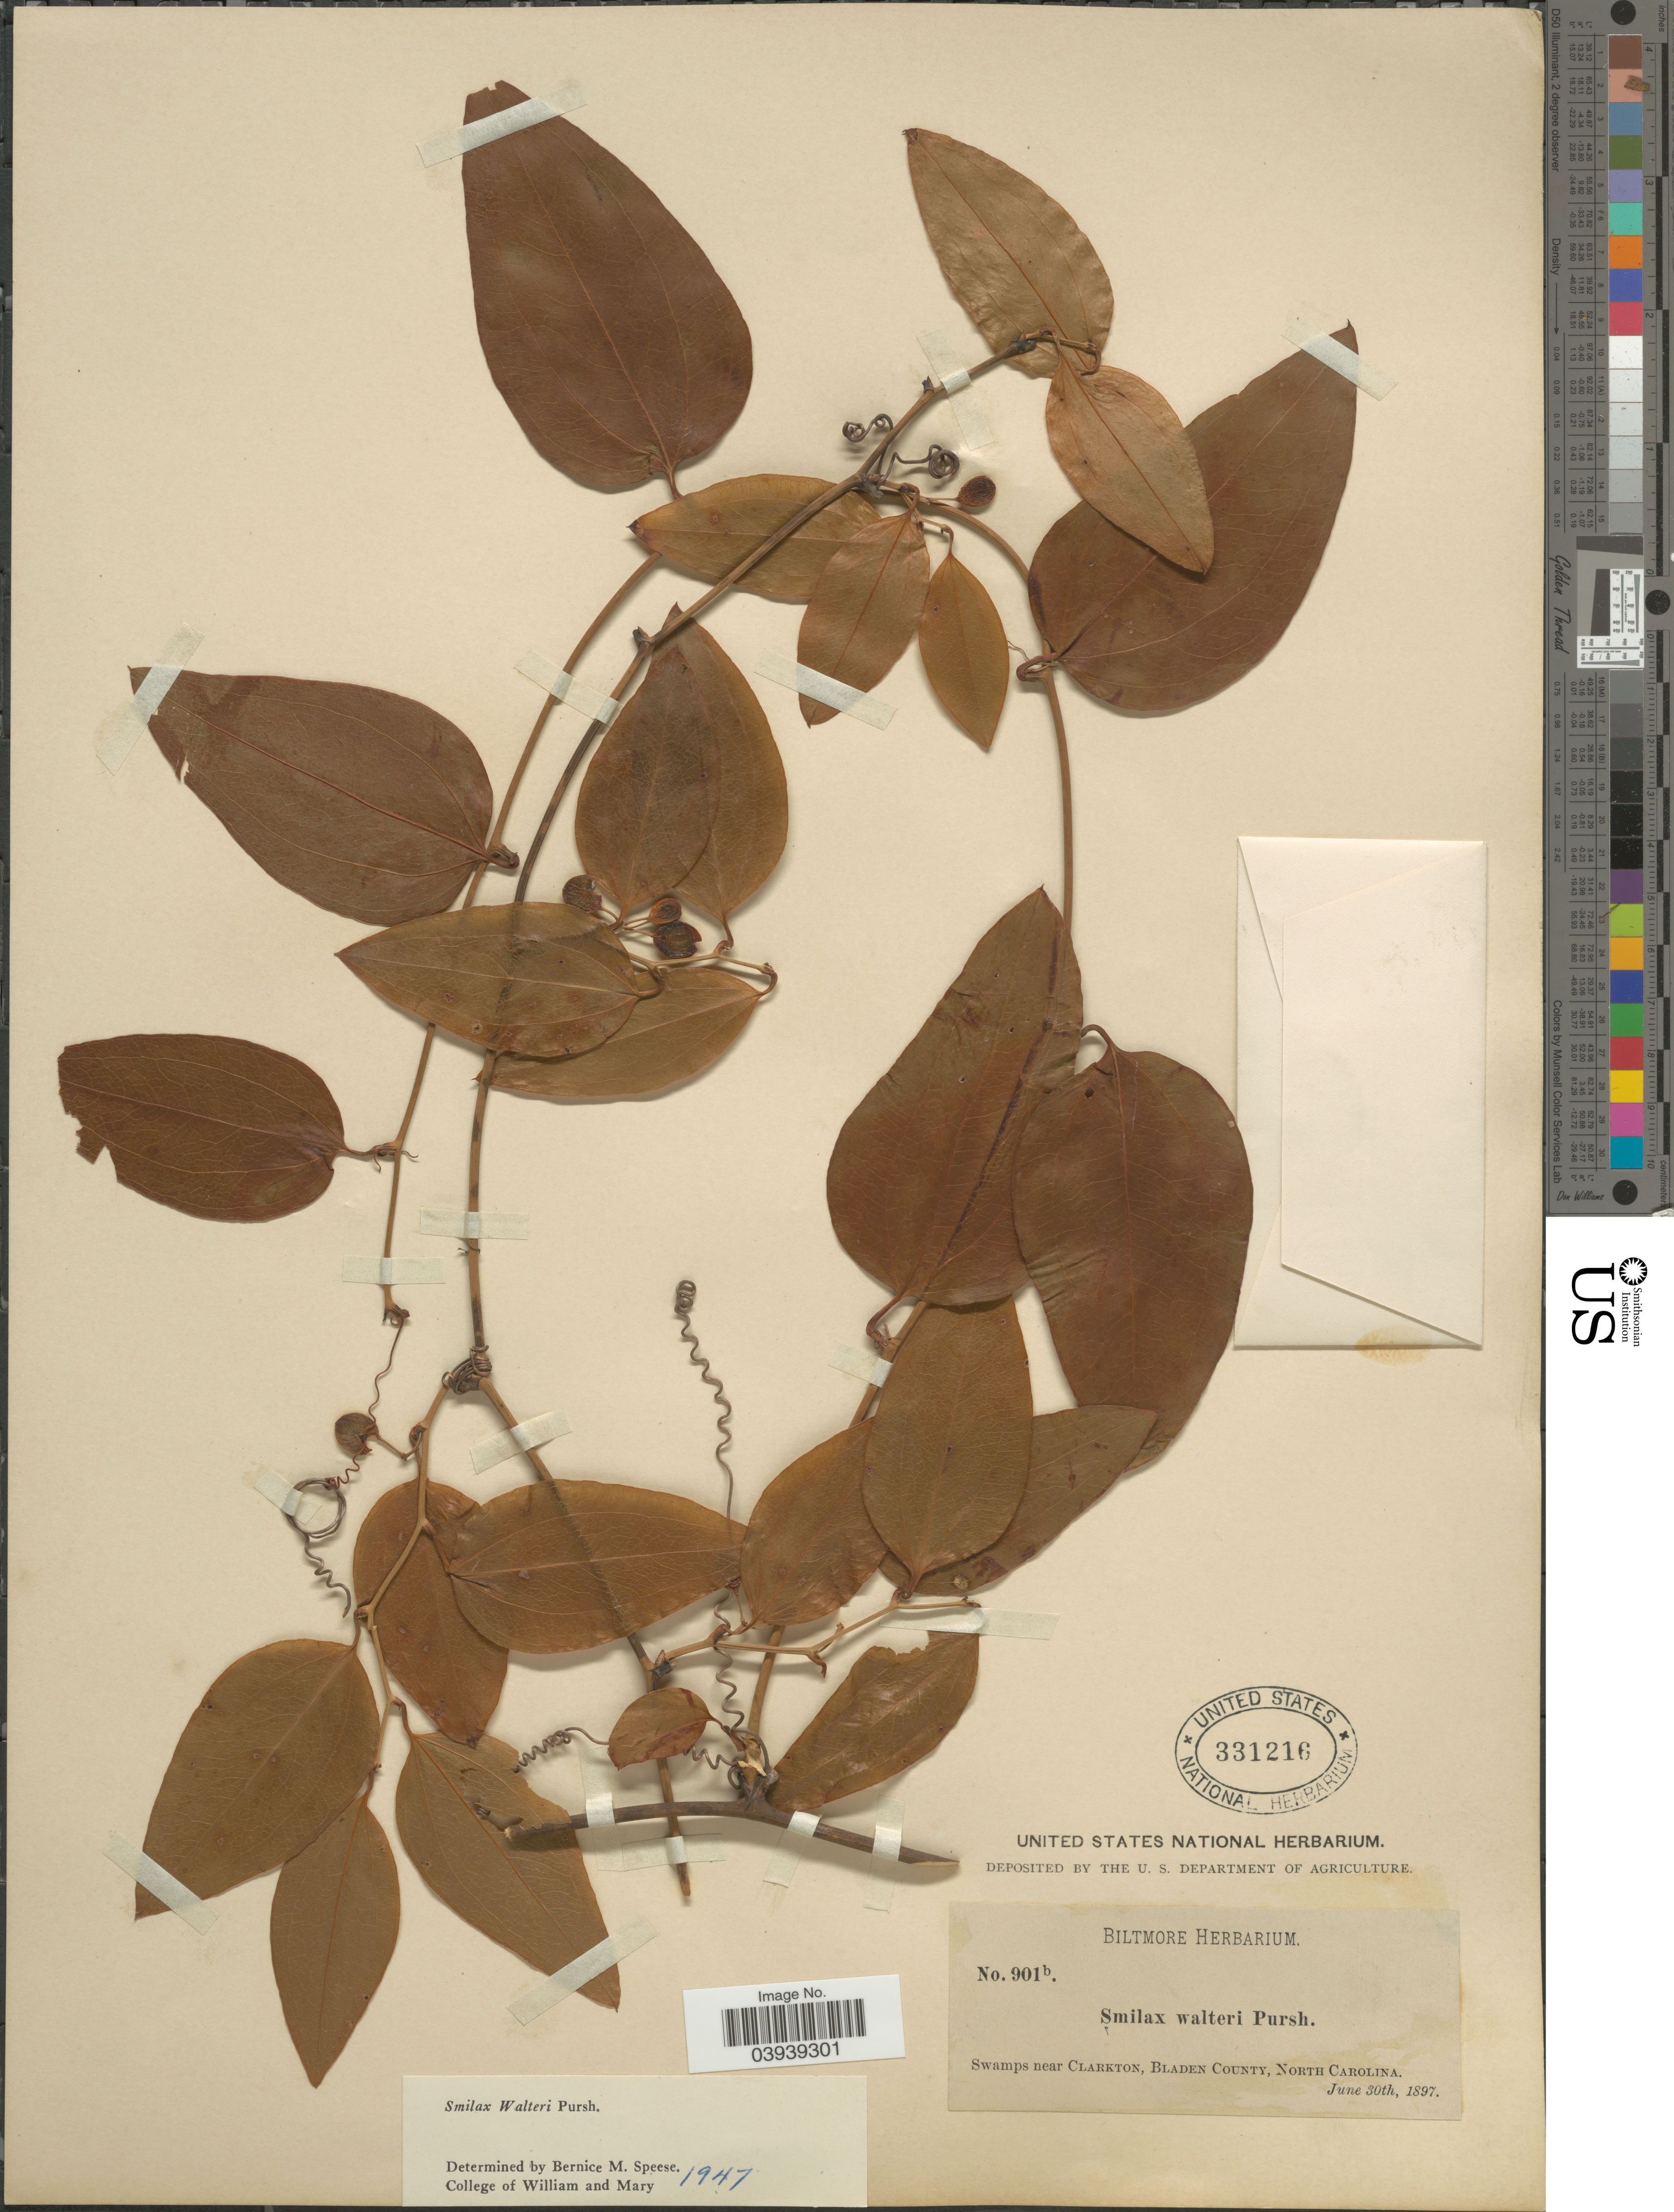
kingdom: Plantae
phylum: Tracheophyta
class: Liliopsida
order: Liliales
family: Smilacaceae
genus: Smilax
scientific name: Smilax walteri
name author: Pursh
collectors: ex herb. Biltmore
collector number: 901b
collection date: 1897-06-30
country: United States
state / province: North Carolina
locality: Swamps near Clarkton, Bladen County.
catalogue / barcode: US 331216